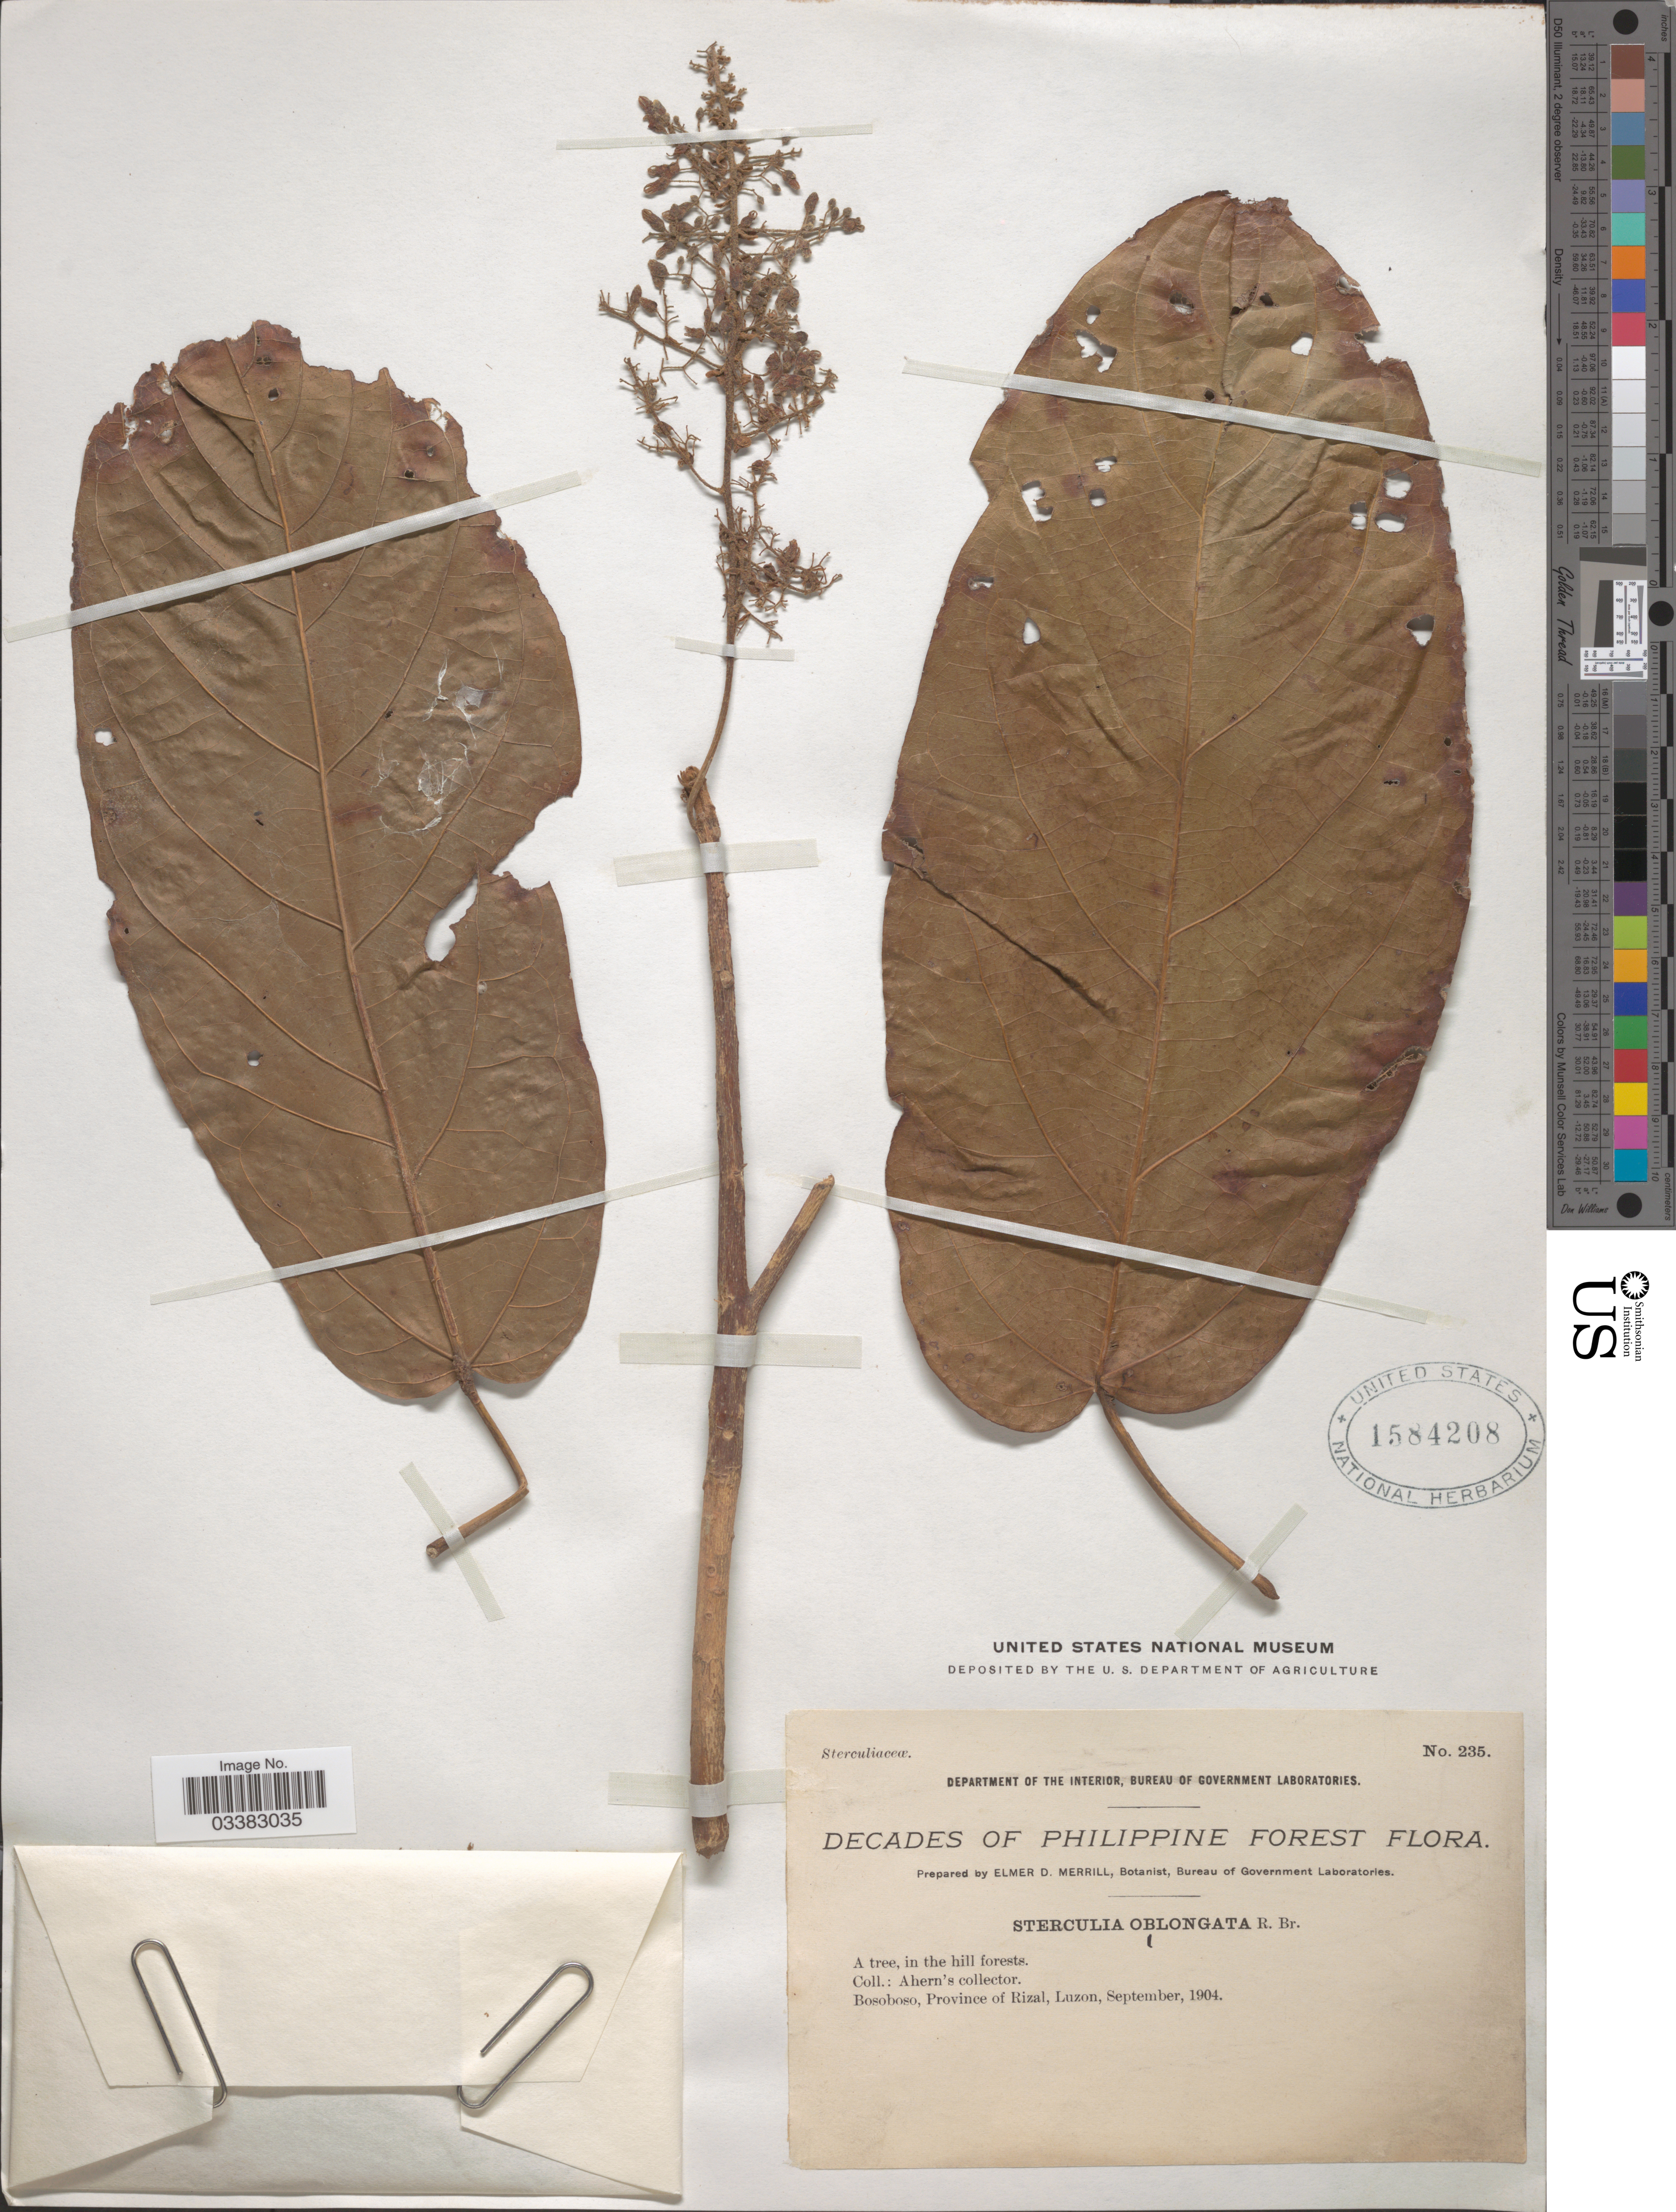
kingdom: Plantae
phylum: Tracheophyta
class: Magnoliopsida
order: Malvales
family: Malvaceae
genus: Sterculia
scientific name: Sterculia oblongata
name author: R. Br.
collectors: Ahern's collector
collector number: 235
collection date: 1904-09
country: Philippines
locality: Decades of Philippine Forest, Bosoboso, Province of Rizal, Luzon.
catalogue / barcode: US 1584208